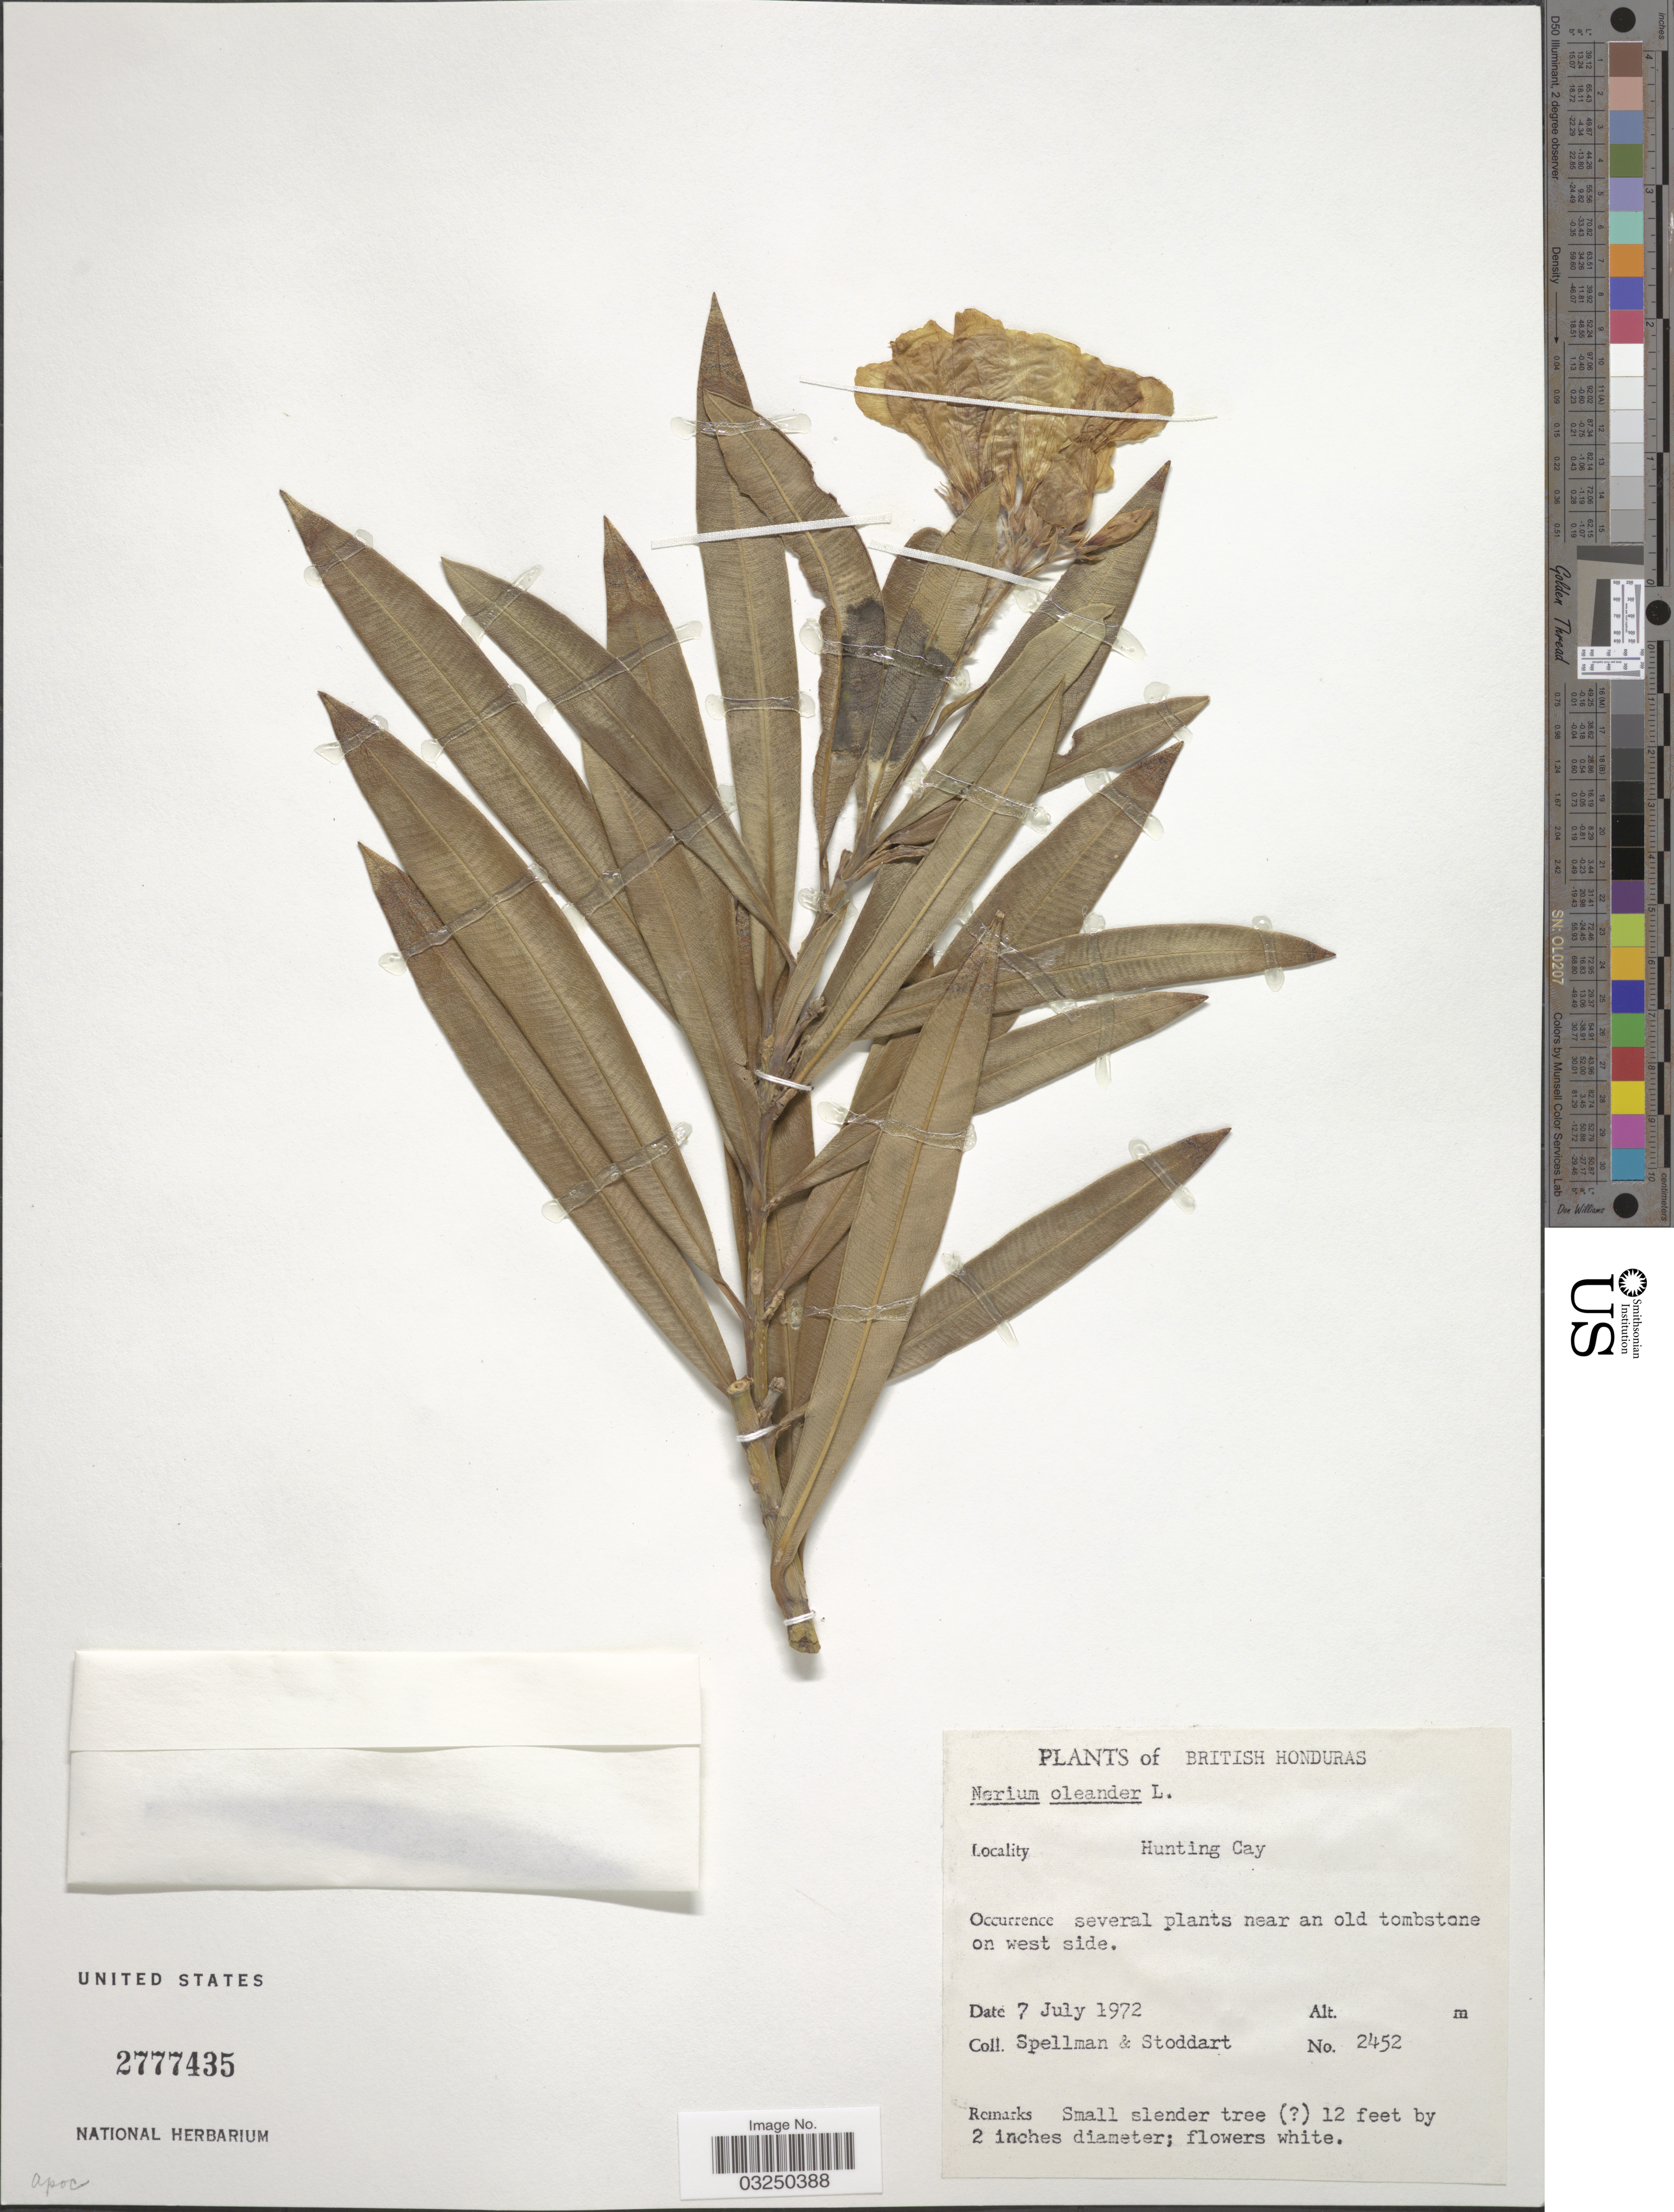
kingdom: Plantae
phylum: Tracheophyta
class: Magnoliopsida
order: Gentianales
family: Apocynaceae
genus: Nerium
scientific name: Nerium oleander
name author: L.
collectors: Spellman, -- & -. Stoddart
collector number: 2452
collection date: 1972-07-07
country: Belize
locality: British Honduras, Hunting Cay.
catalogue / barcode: US 2777435